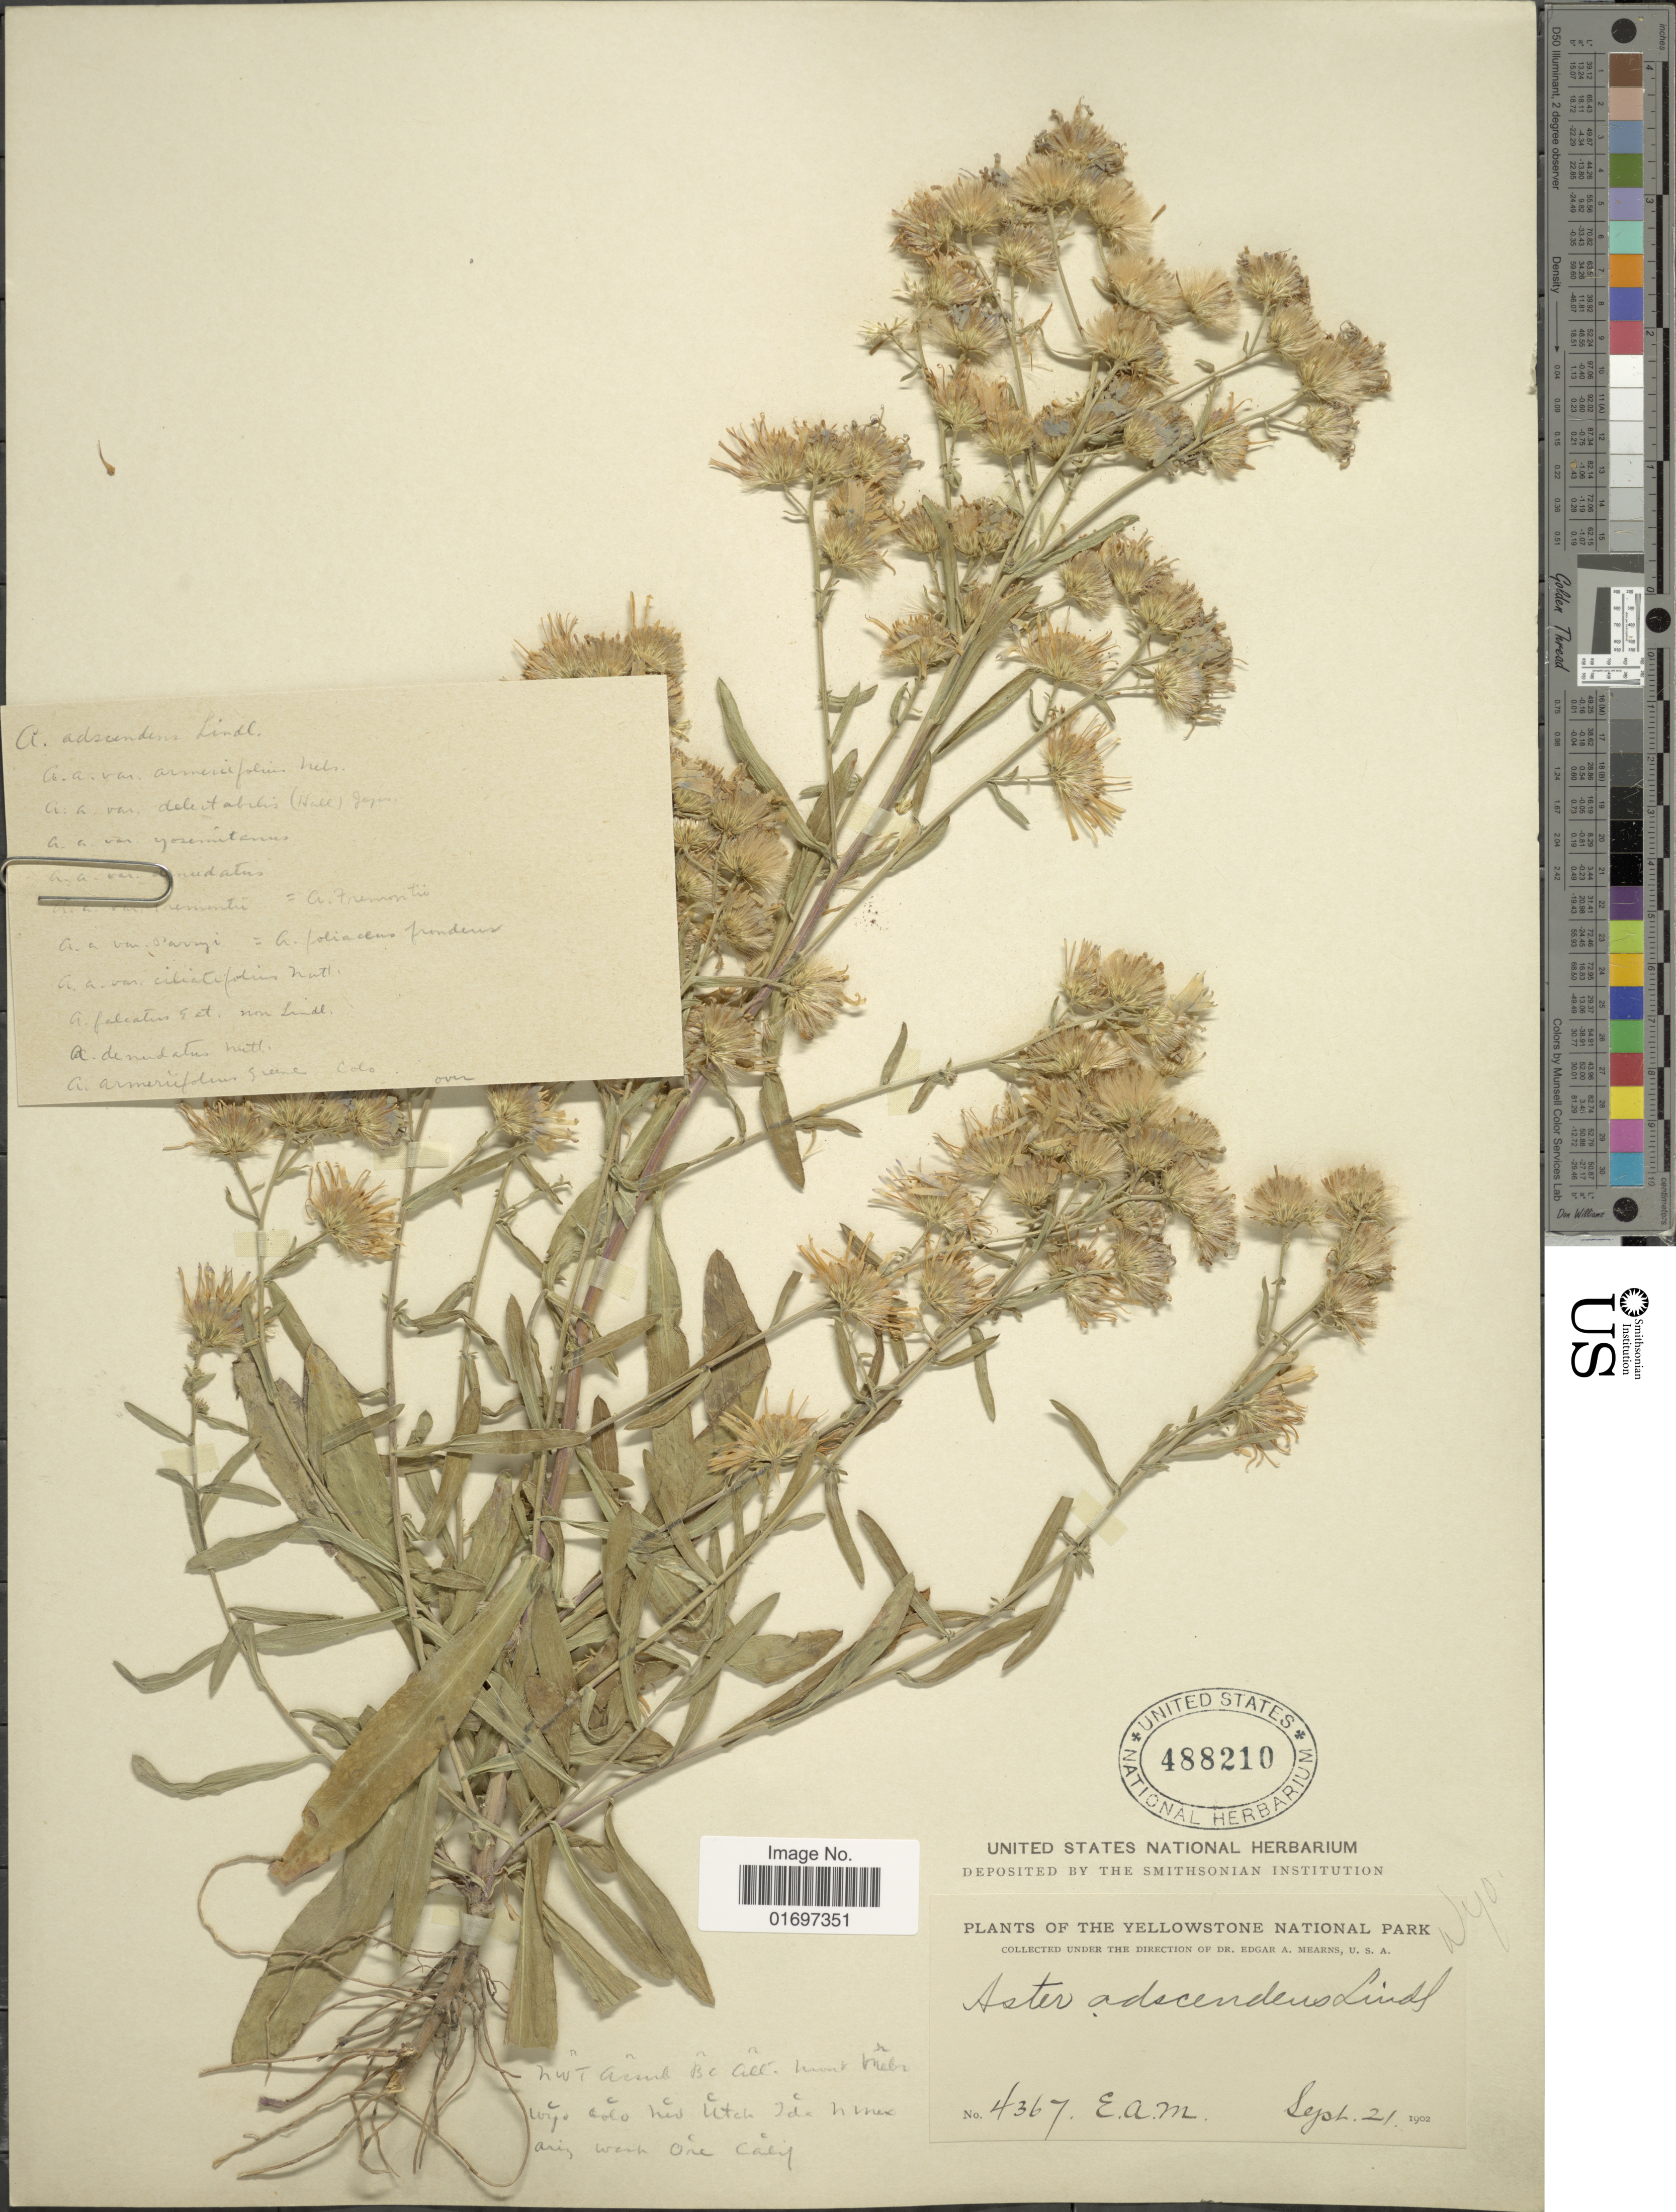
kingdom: Plantae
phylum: Tracheophyta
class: Magnoliopsida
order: Asterales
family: Asteraceae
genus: Symphyotrichum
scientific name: Symphyotrichum ascendens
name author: (Lindl.) G.L. Nesom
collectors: E. A. Mearns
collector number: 4367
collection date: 1902-09-21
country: United States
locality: Yellowstone National Park.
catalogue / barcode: US 488210